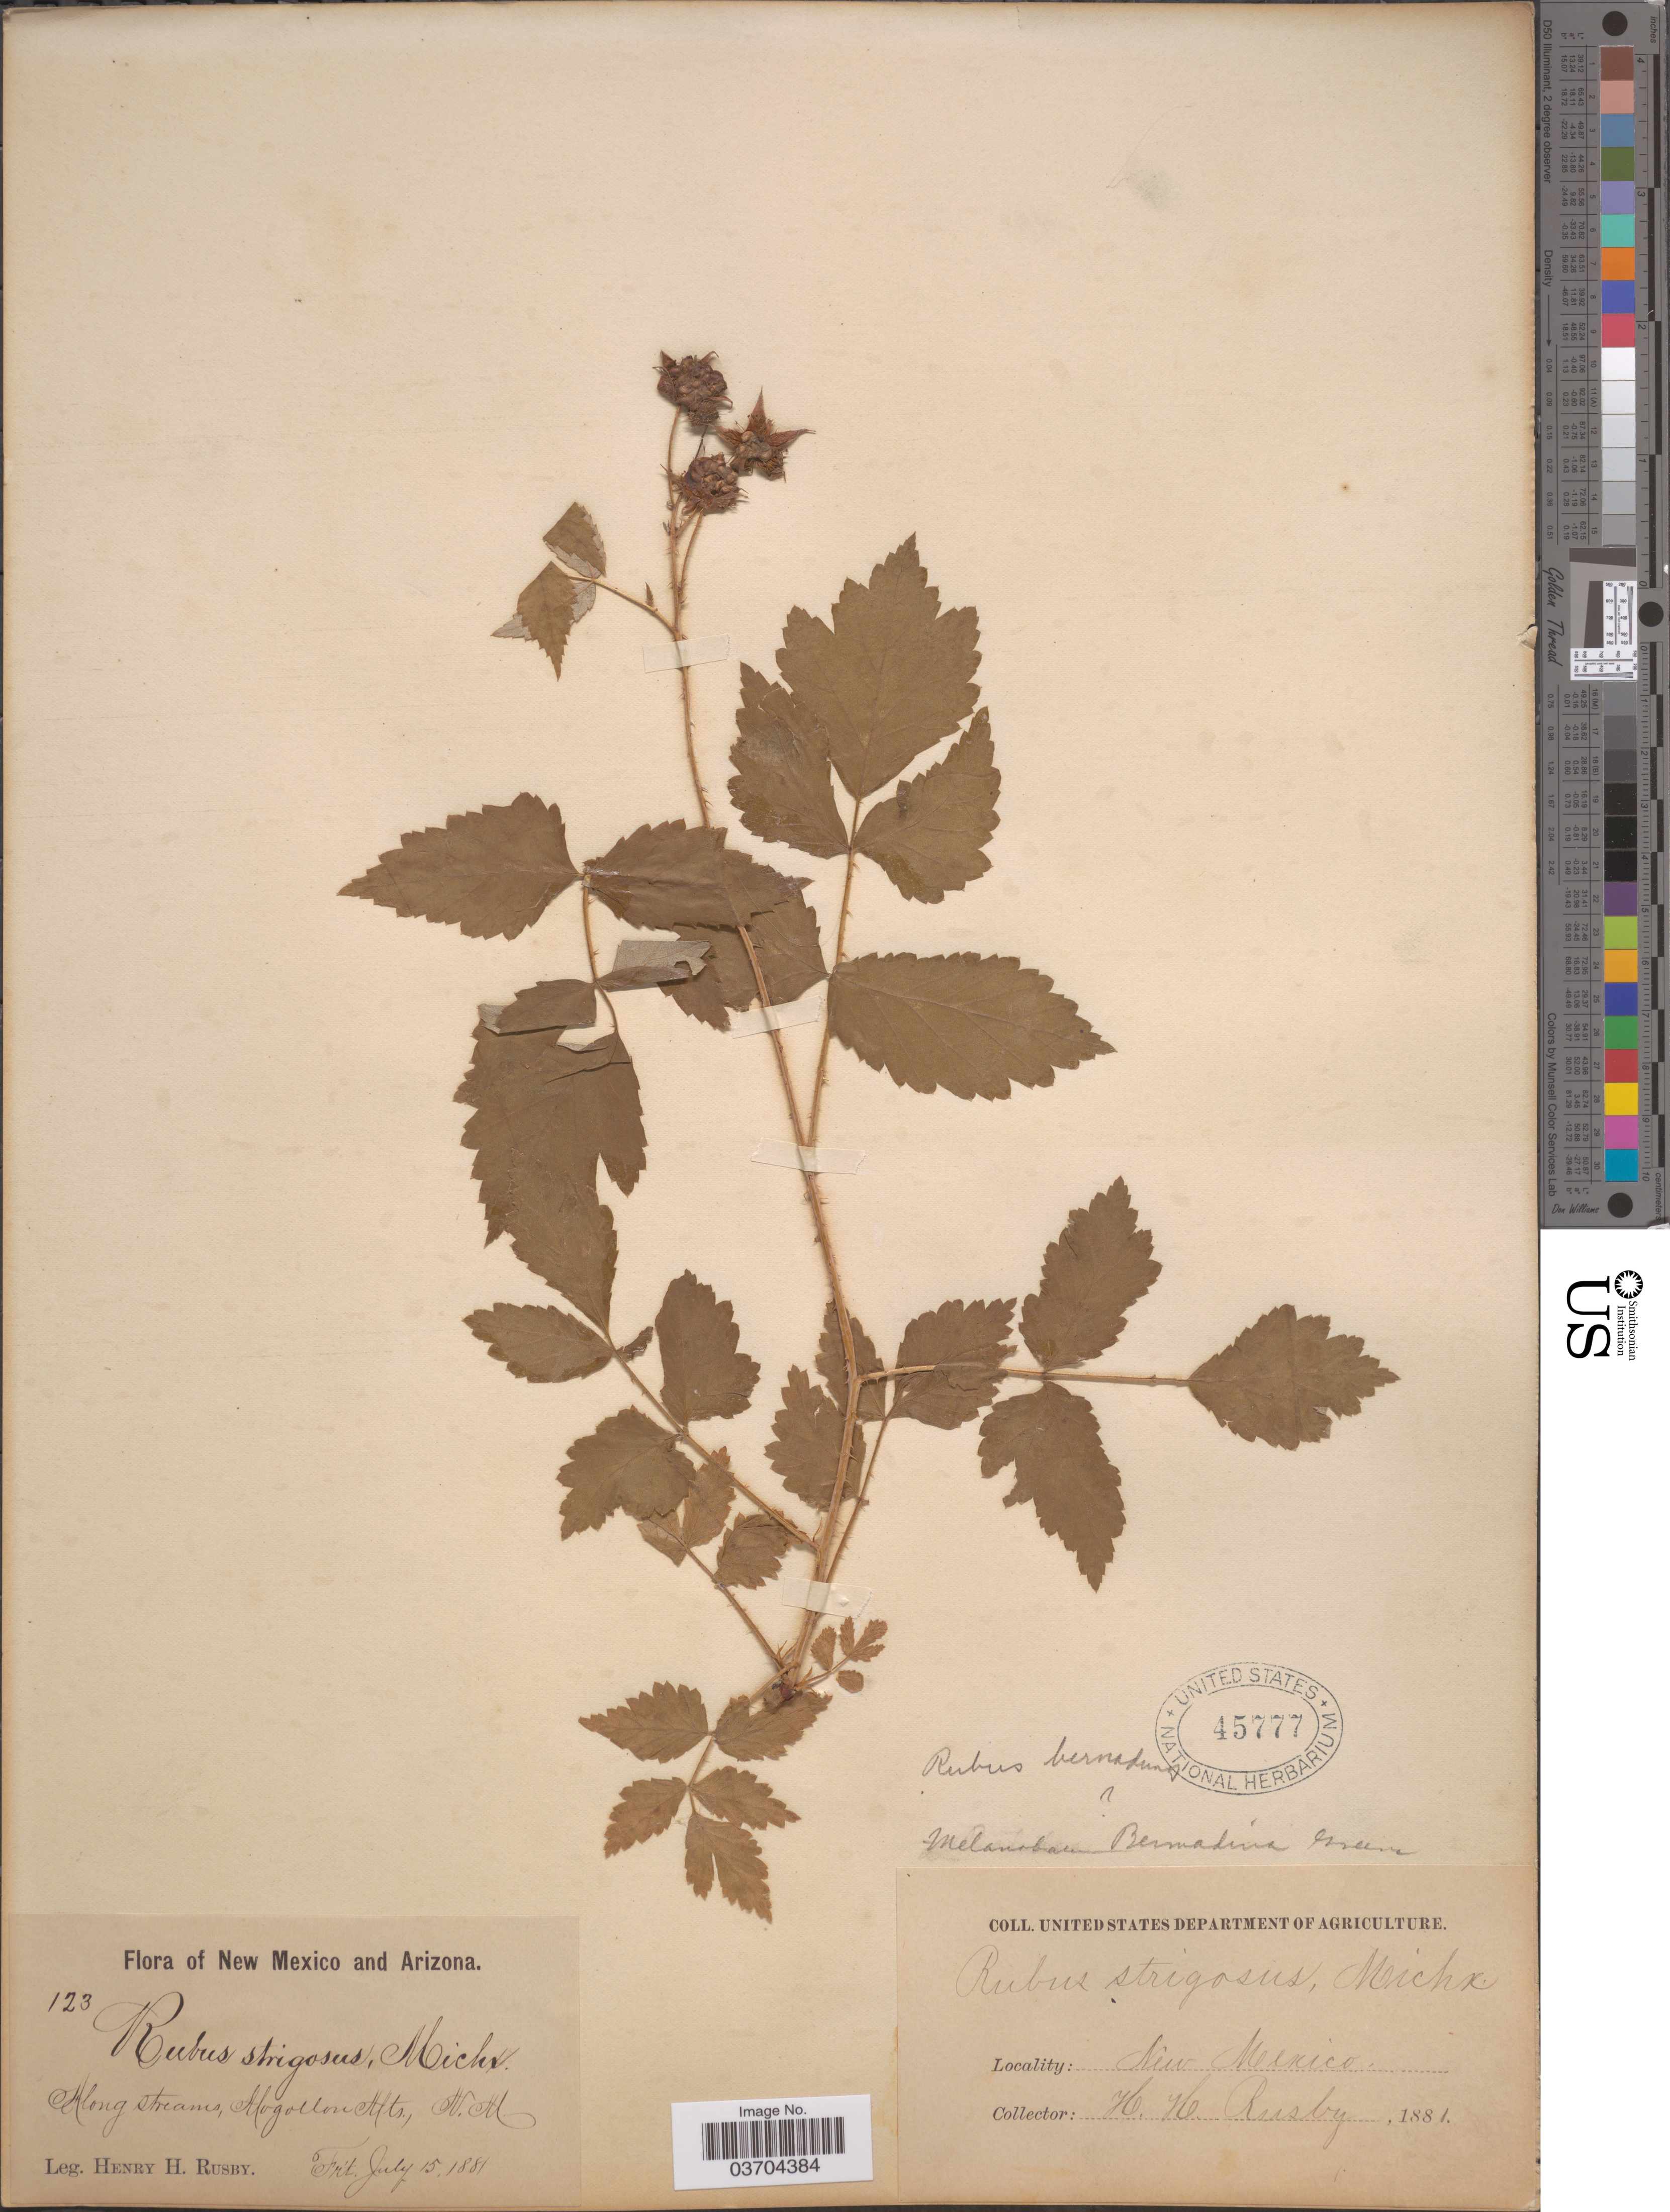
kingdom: Plantae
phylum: Tracheophyta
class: Magnoliopsida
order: Rosales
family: Rosaceae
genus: Rubus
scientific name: Rubus bernardinus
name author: (Greene) Fedde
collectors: H. H. Rusby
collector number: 123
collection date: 1881-07-15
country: United States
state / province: New Mexico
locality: Along streams, Mogollon Mts.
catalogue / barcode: US 45777